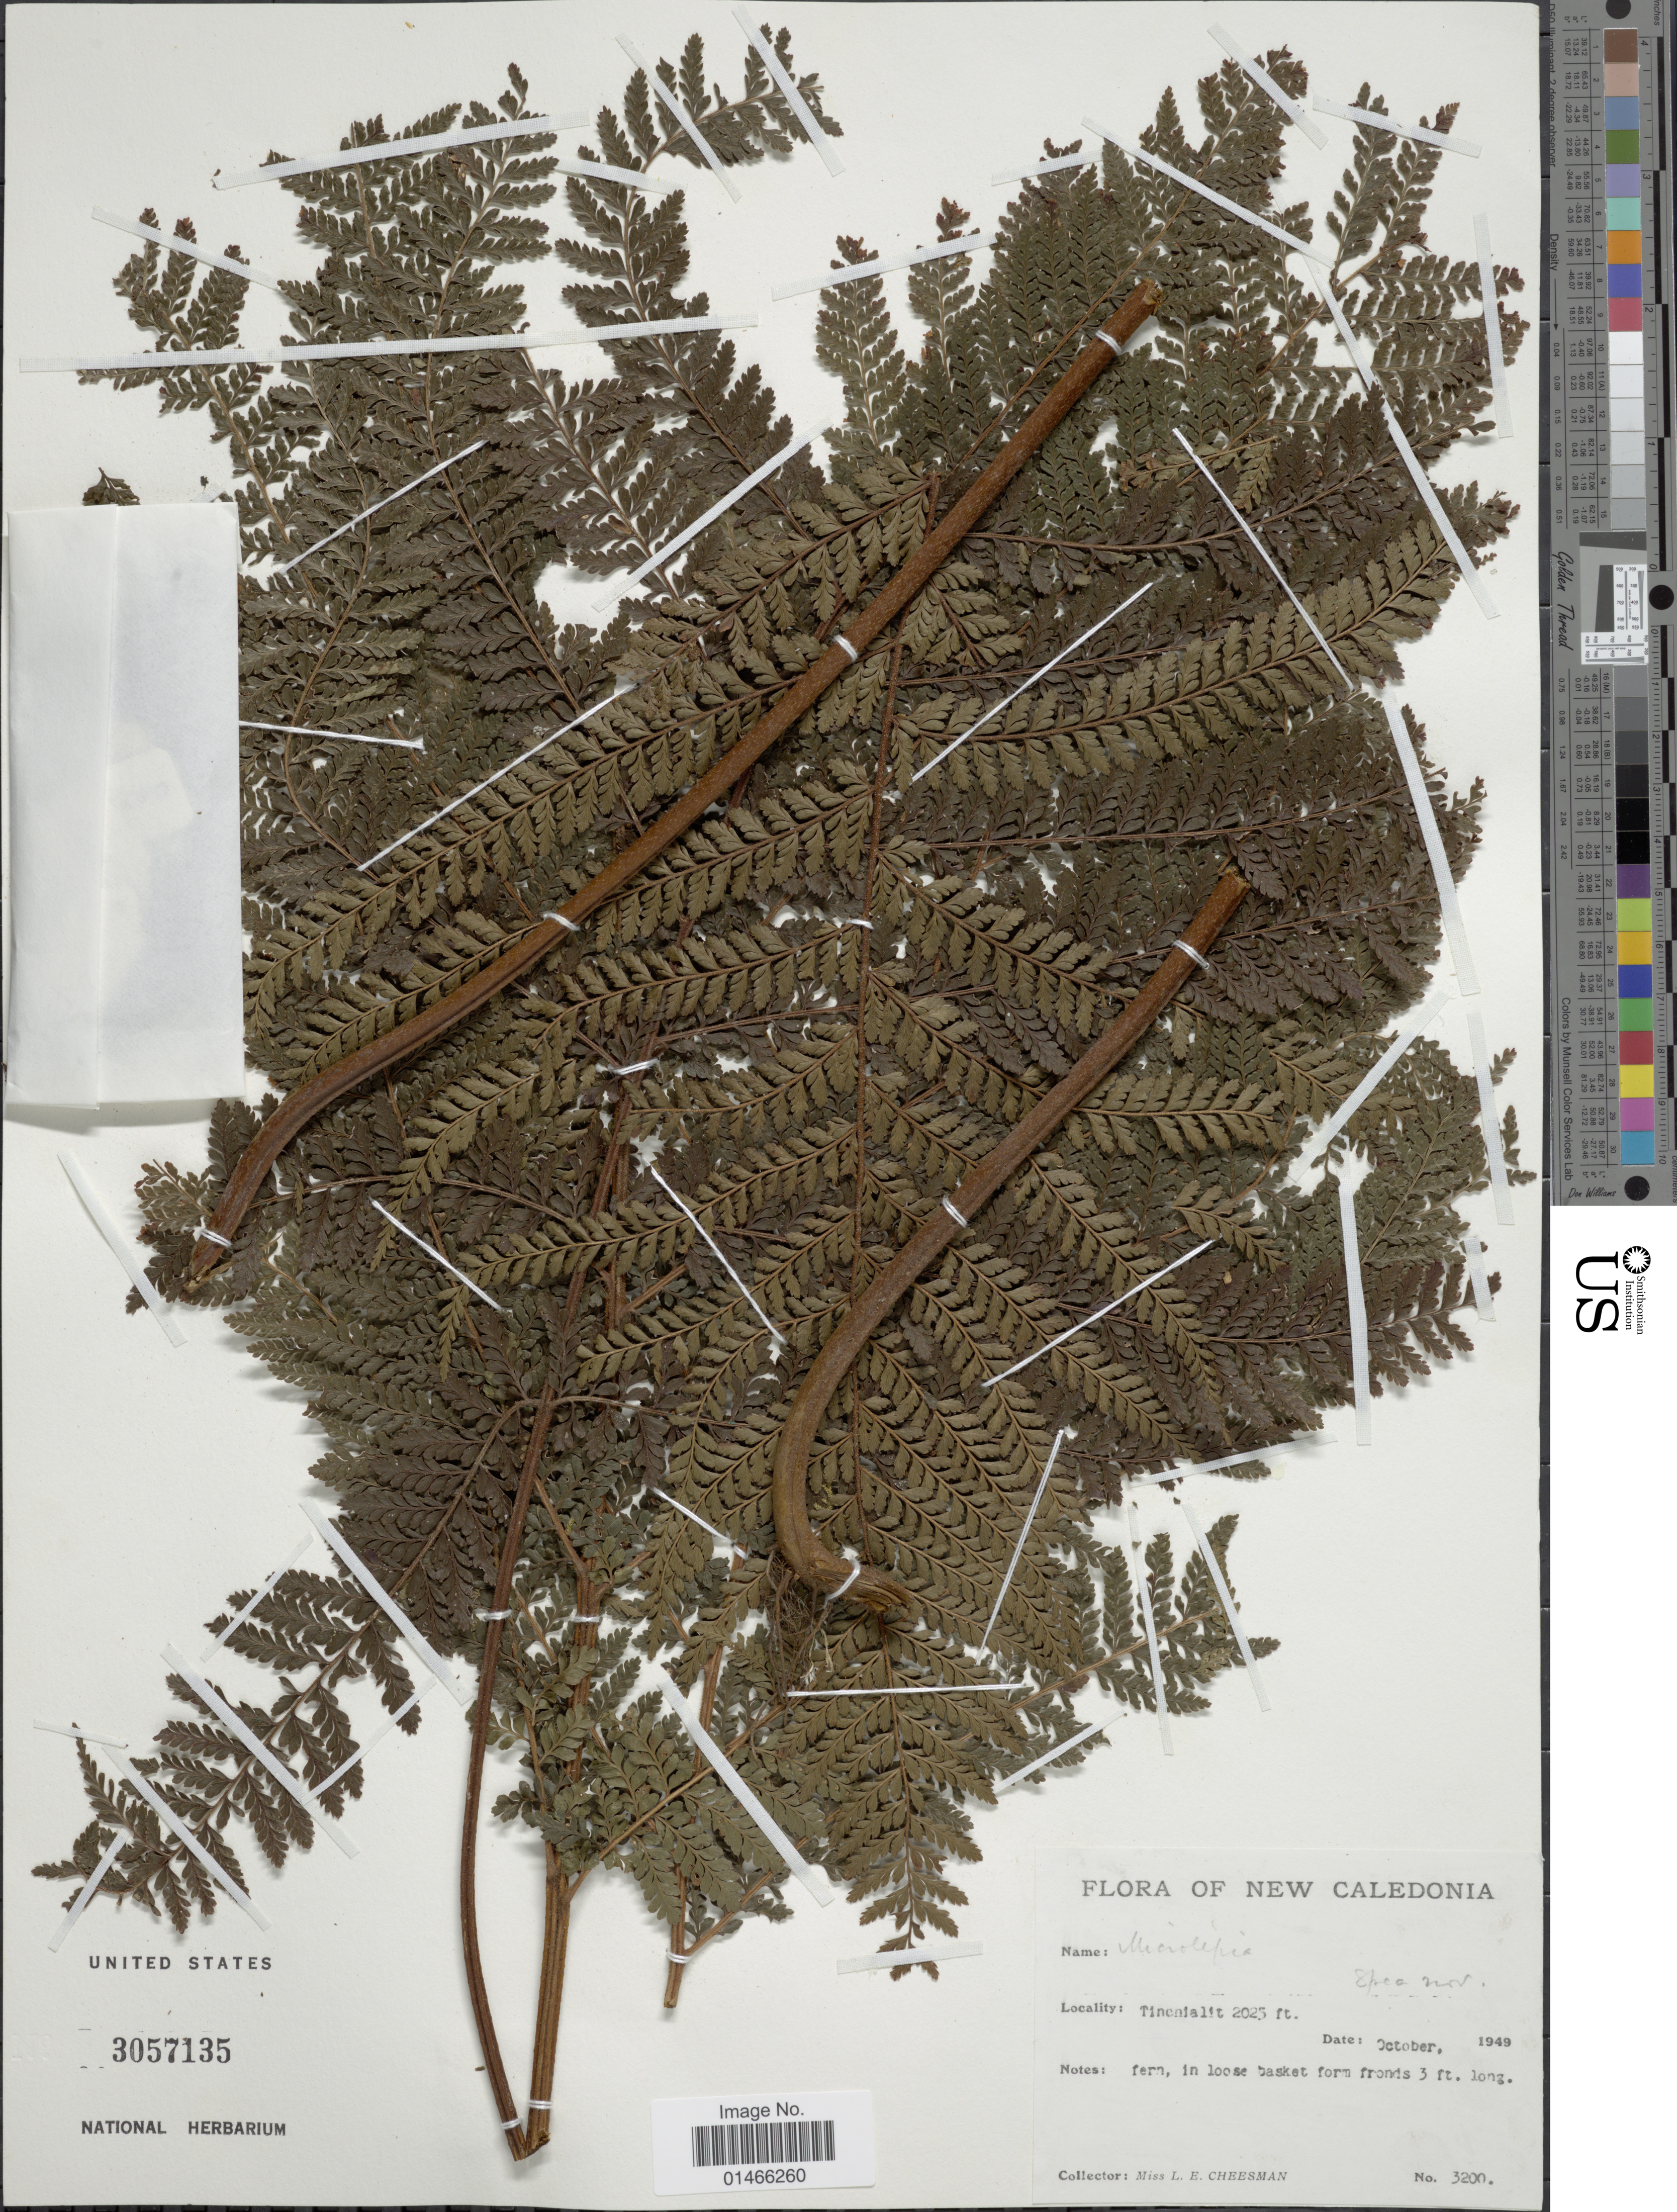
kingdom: Plantae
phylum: Tracheophyta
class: Polypodiopsida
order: Polypodiales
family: Dennstaedtiaceae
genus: Microlepia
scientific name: Microlepia sp.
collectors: L. E. Cheesman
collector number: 3200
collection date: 1949-10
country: New Caledonia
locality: Tincaialit. [interpreted]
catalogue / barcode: US 3057135